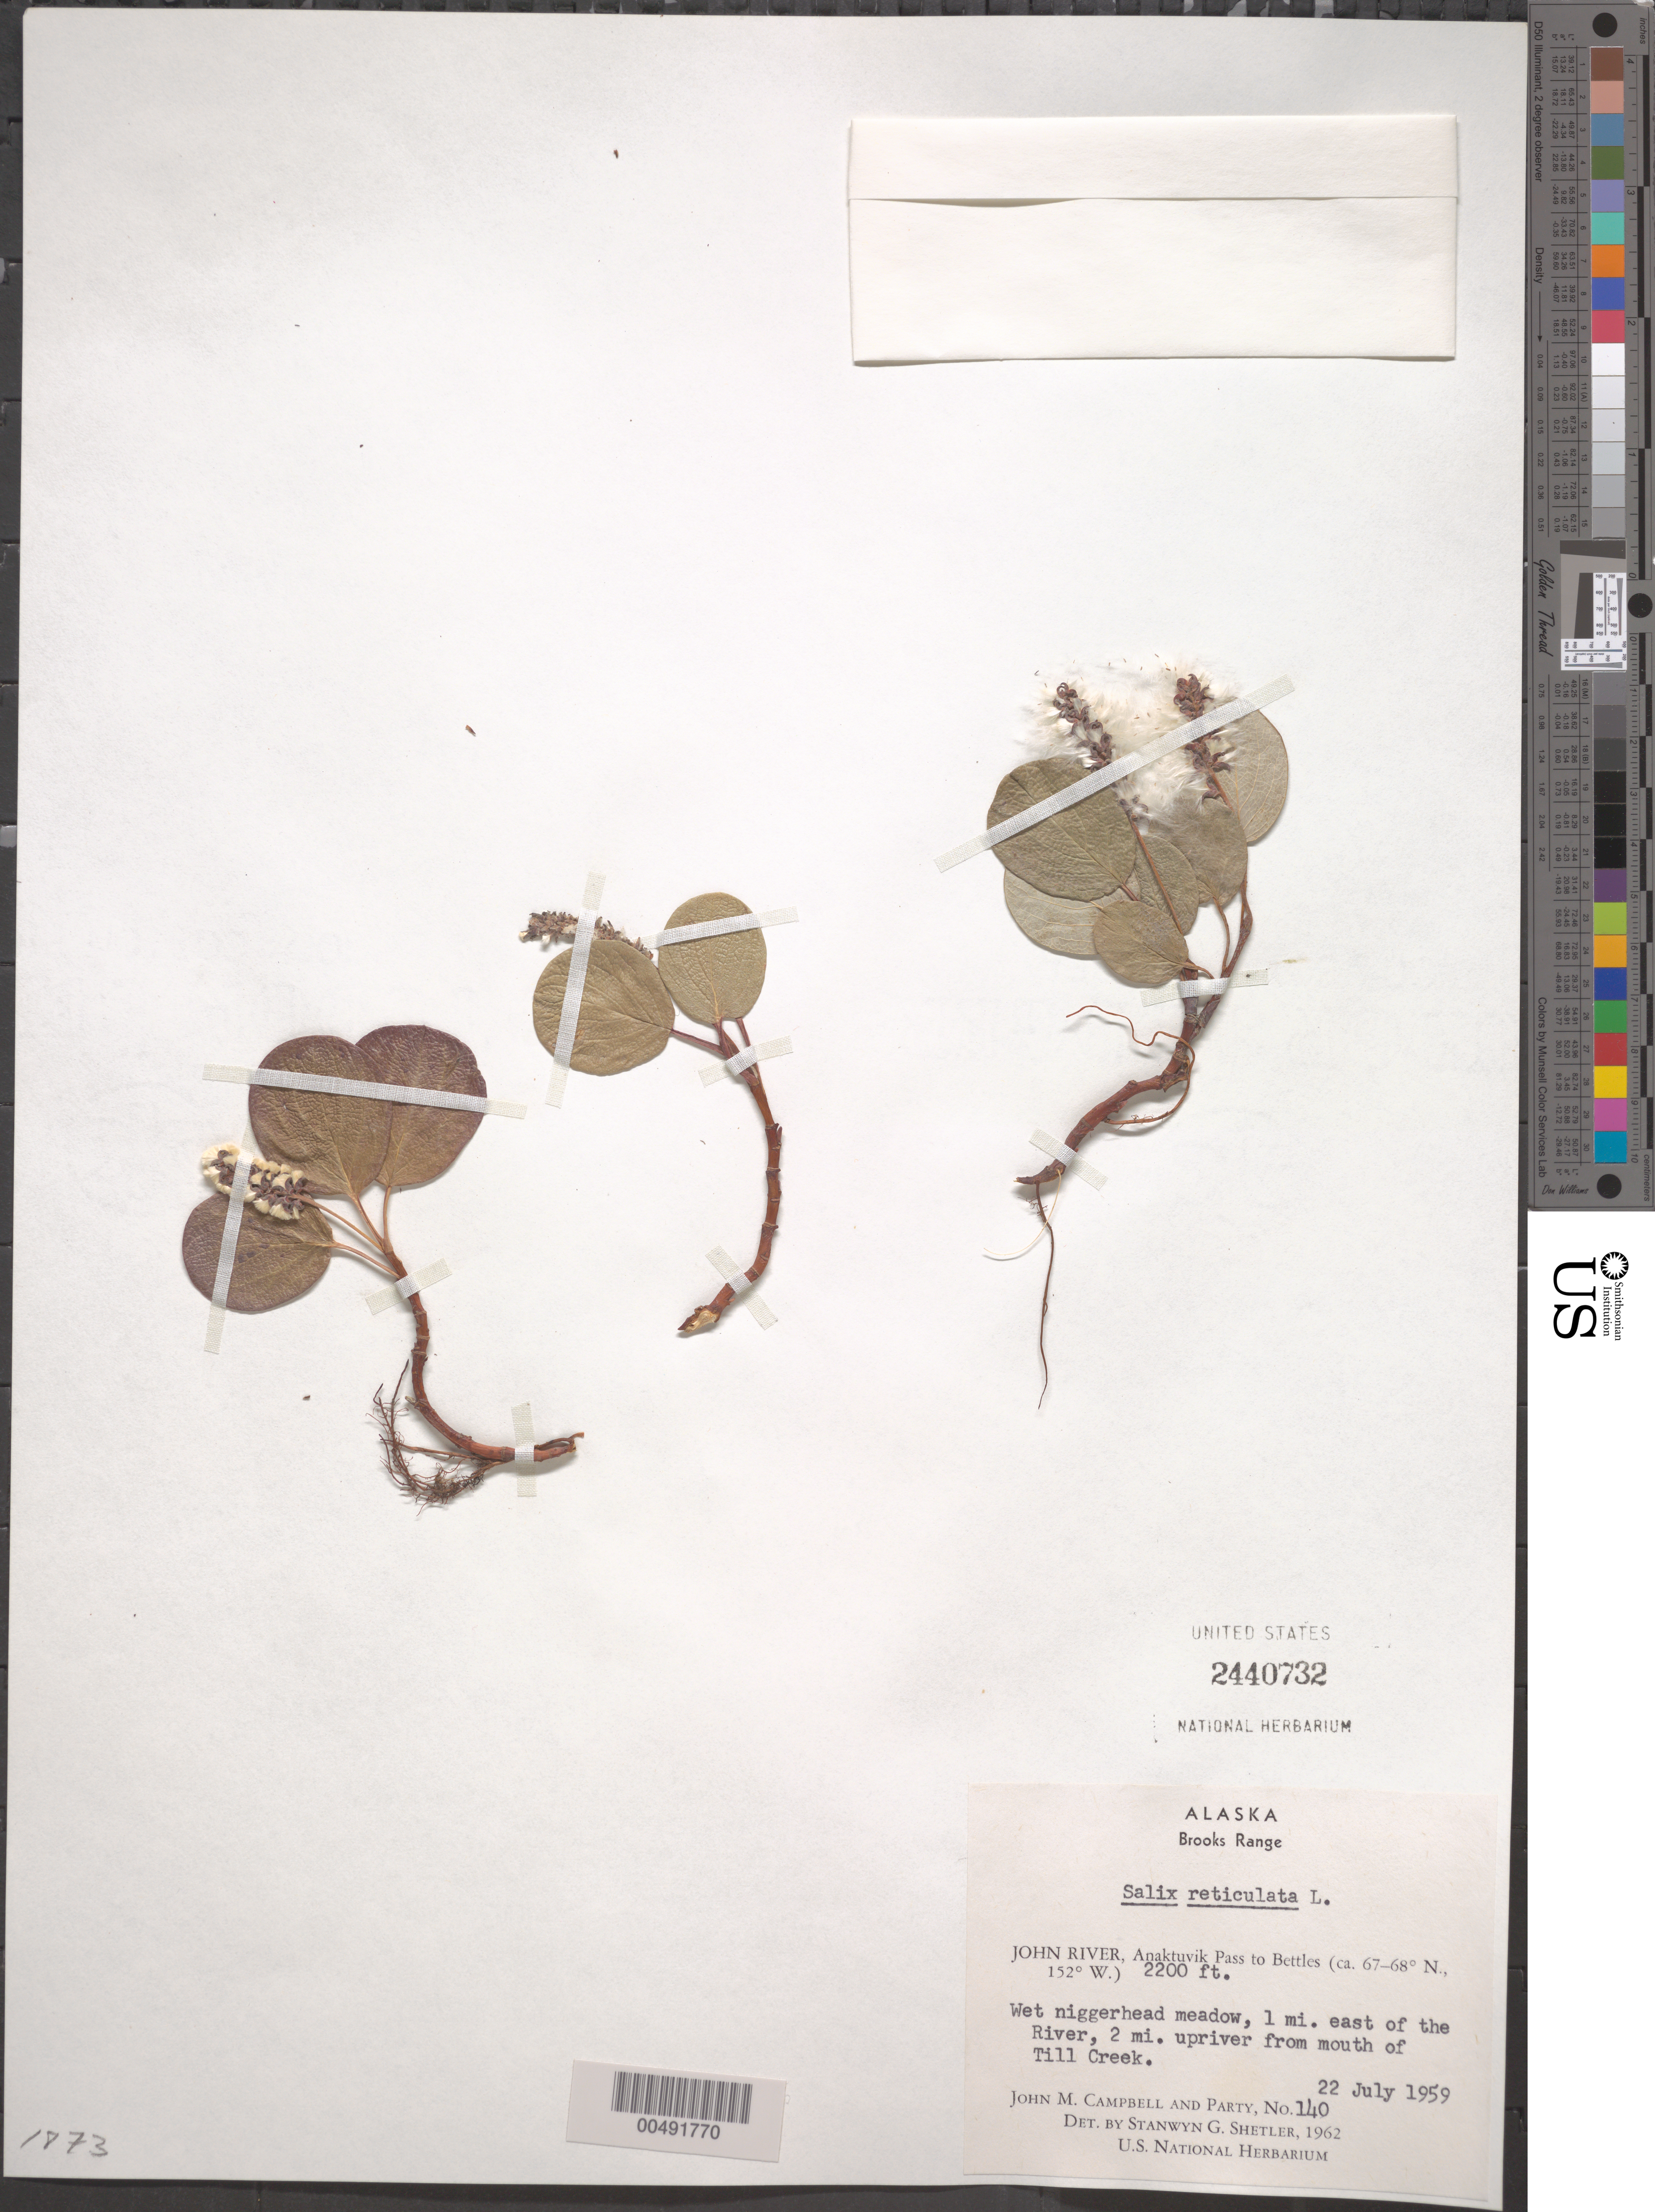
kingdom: Plantae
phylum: Tracheophyta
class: Magnoliopsida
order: Malpighiales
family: Salicaceae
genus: Salix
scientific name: Salix reticulata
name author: L.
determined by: Shetler, Stanwyn G., (US), NMNH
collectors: J. M. Campbell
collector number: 140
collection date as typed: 22 Jul 1959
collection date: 1959-07-22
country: United States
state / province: Alaska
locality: Brooks Range, 1 mi. E of John River, Anaktuvuk Pass to Bettles, 2 mi. upriver from mouth of Till Creek (lat/long recorded as: lat=::: long=152:0:0:W)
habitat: wet meadow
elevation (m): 671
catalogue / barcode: US 2440732